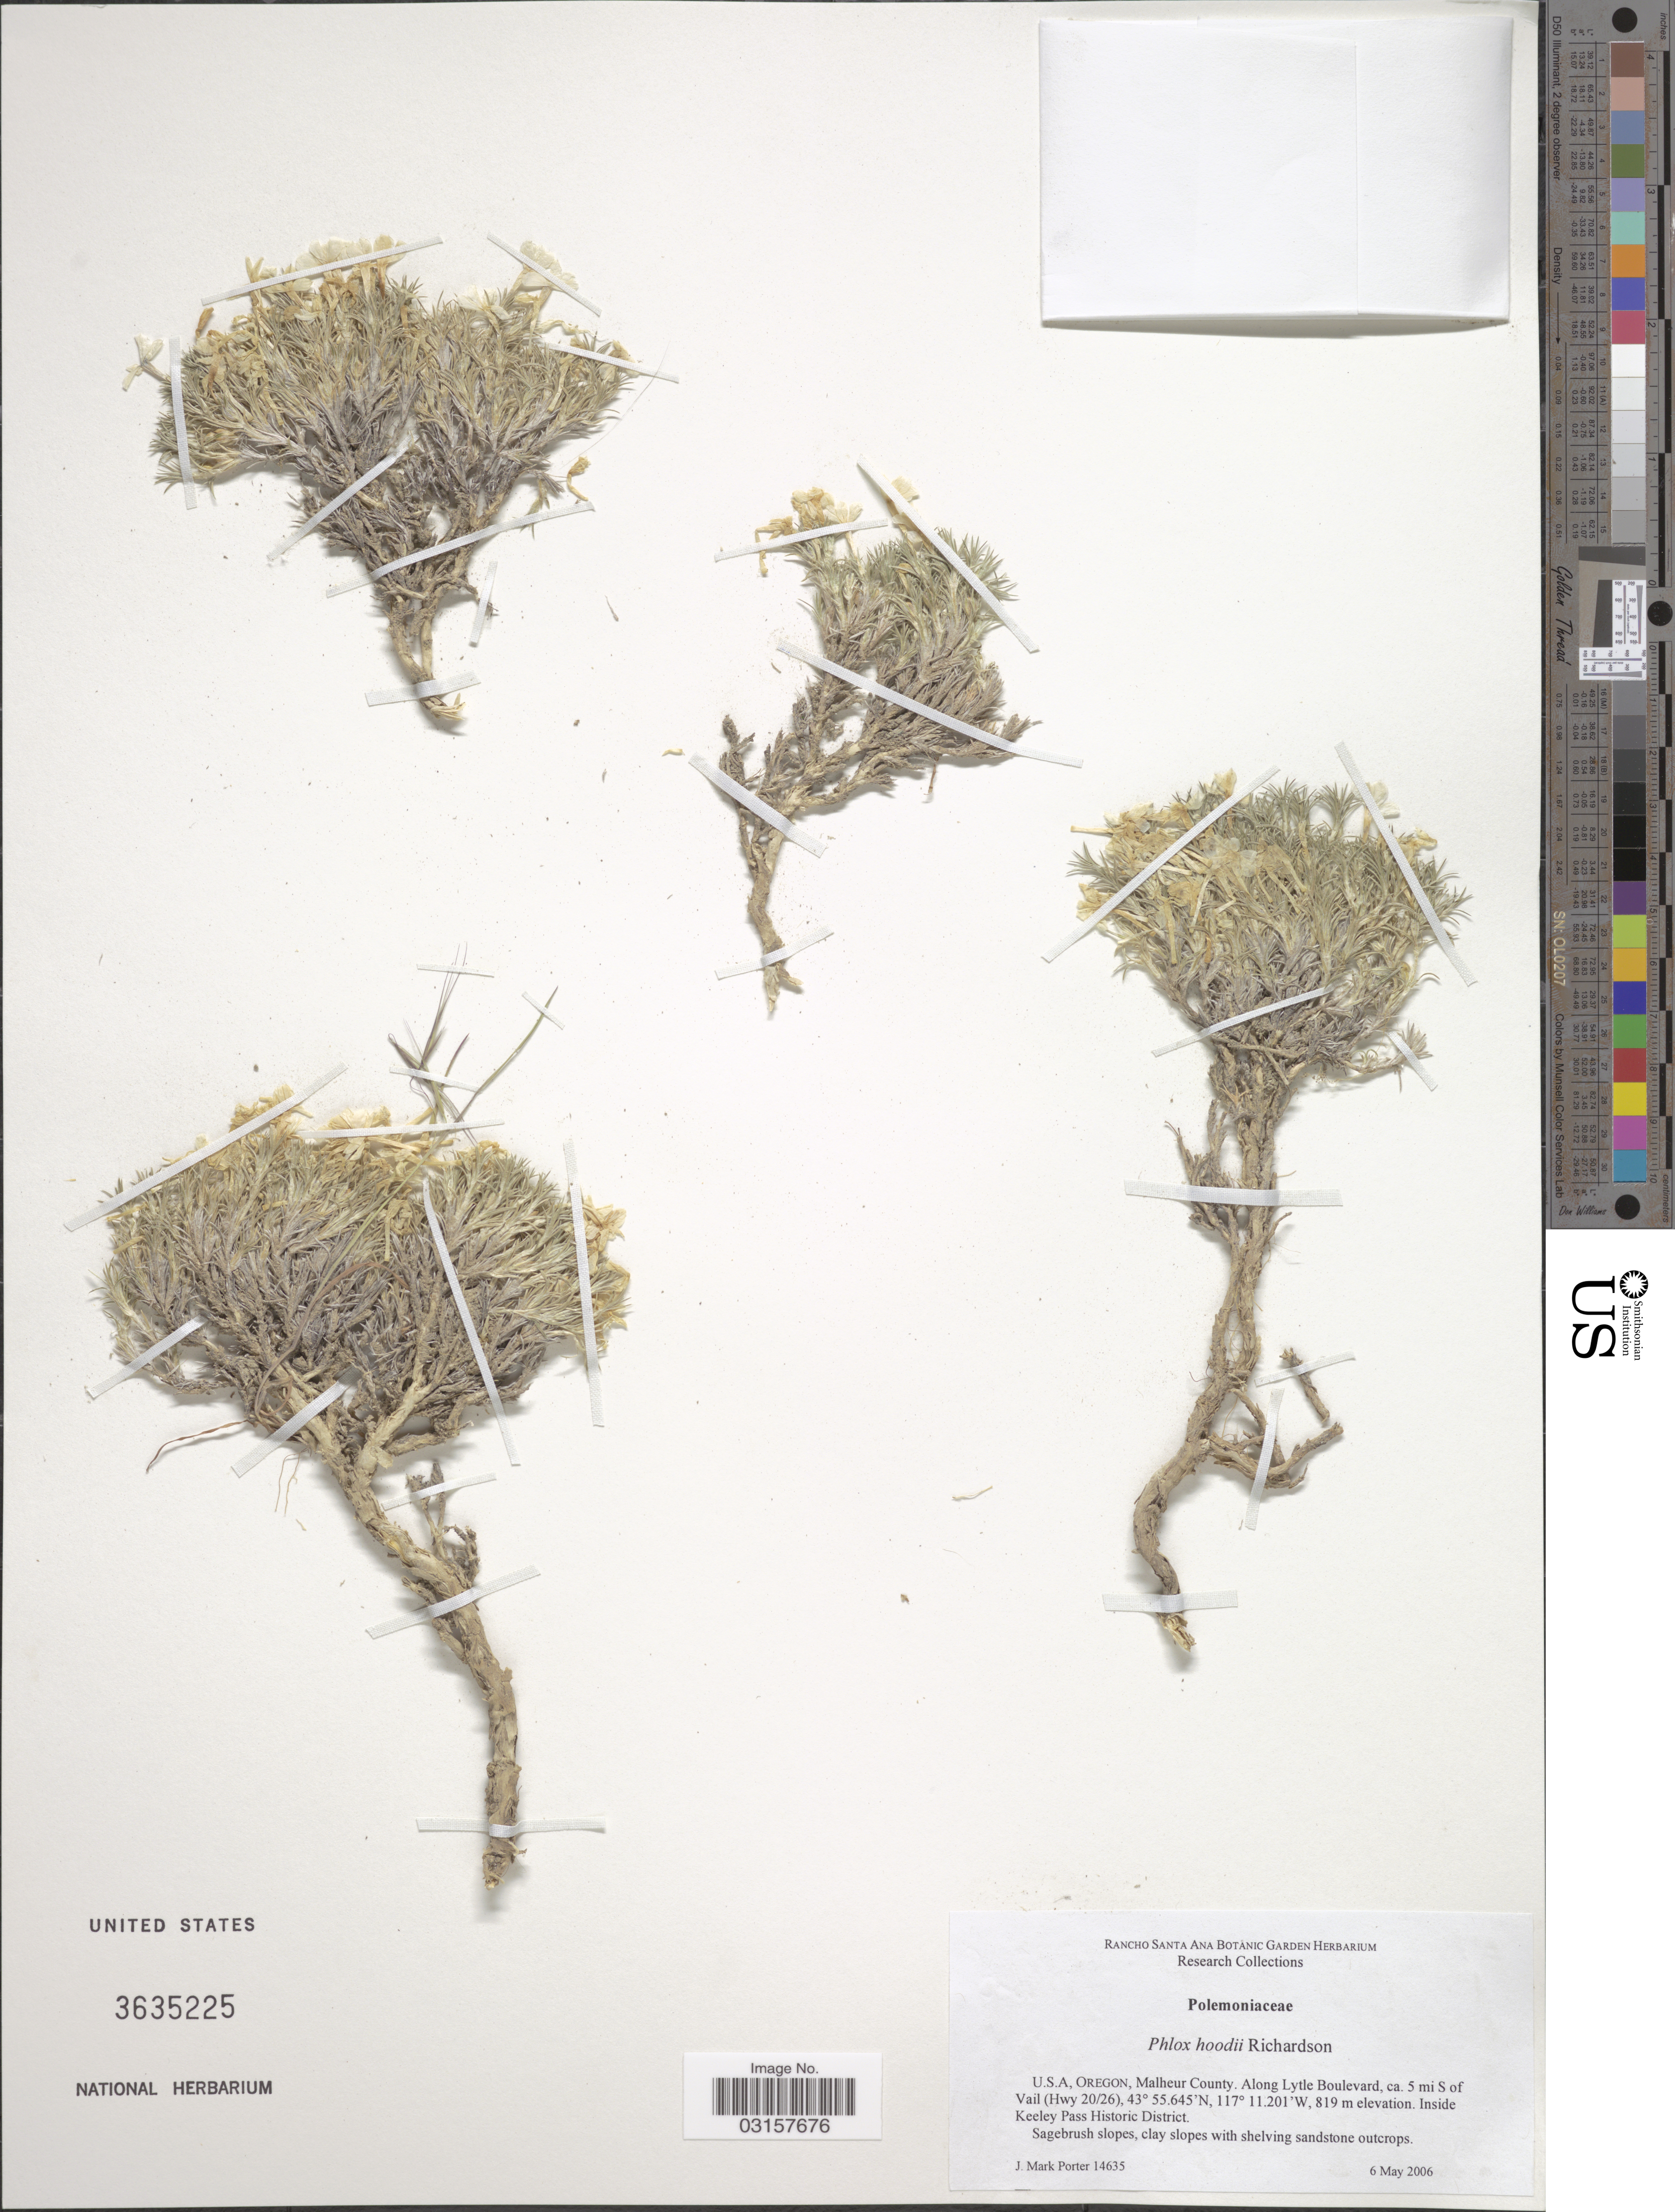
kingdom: Plantae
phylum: Tracheophyta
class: Magnoliopsida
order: Ericales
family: Polemoniaceae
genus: Phlox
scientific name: Phlox hoodii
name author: Richardson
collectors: J. M. Porter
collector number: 14635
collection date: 2006-05-06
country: United States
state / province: Oregon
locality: Malheur County. Along Lytle Boulevard, ca. 5 mi S of Vail (Hwy 20/26). Inside Keeley Pass Historic District.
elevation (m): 819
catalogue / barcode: US 3635225